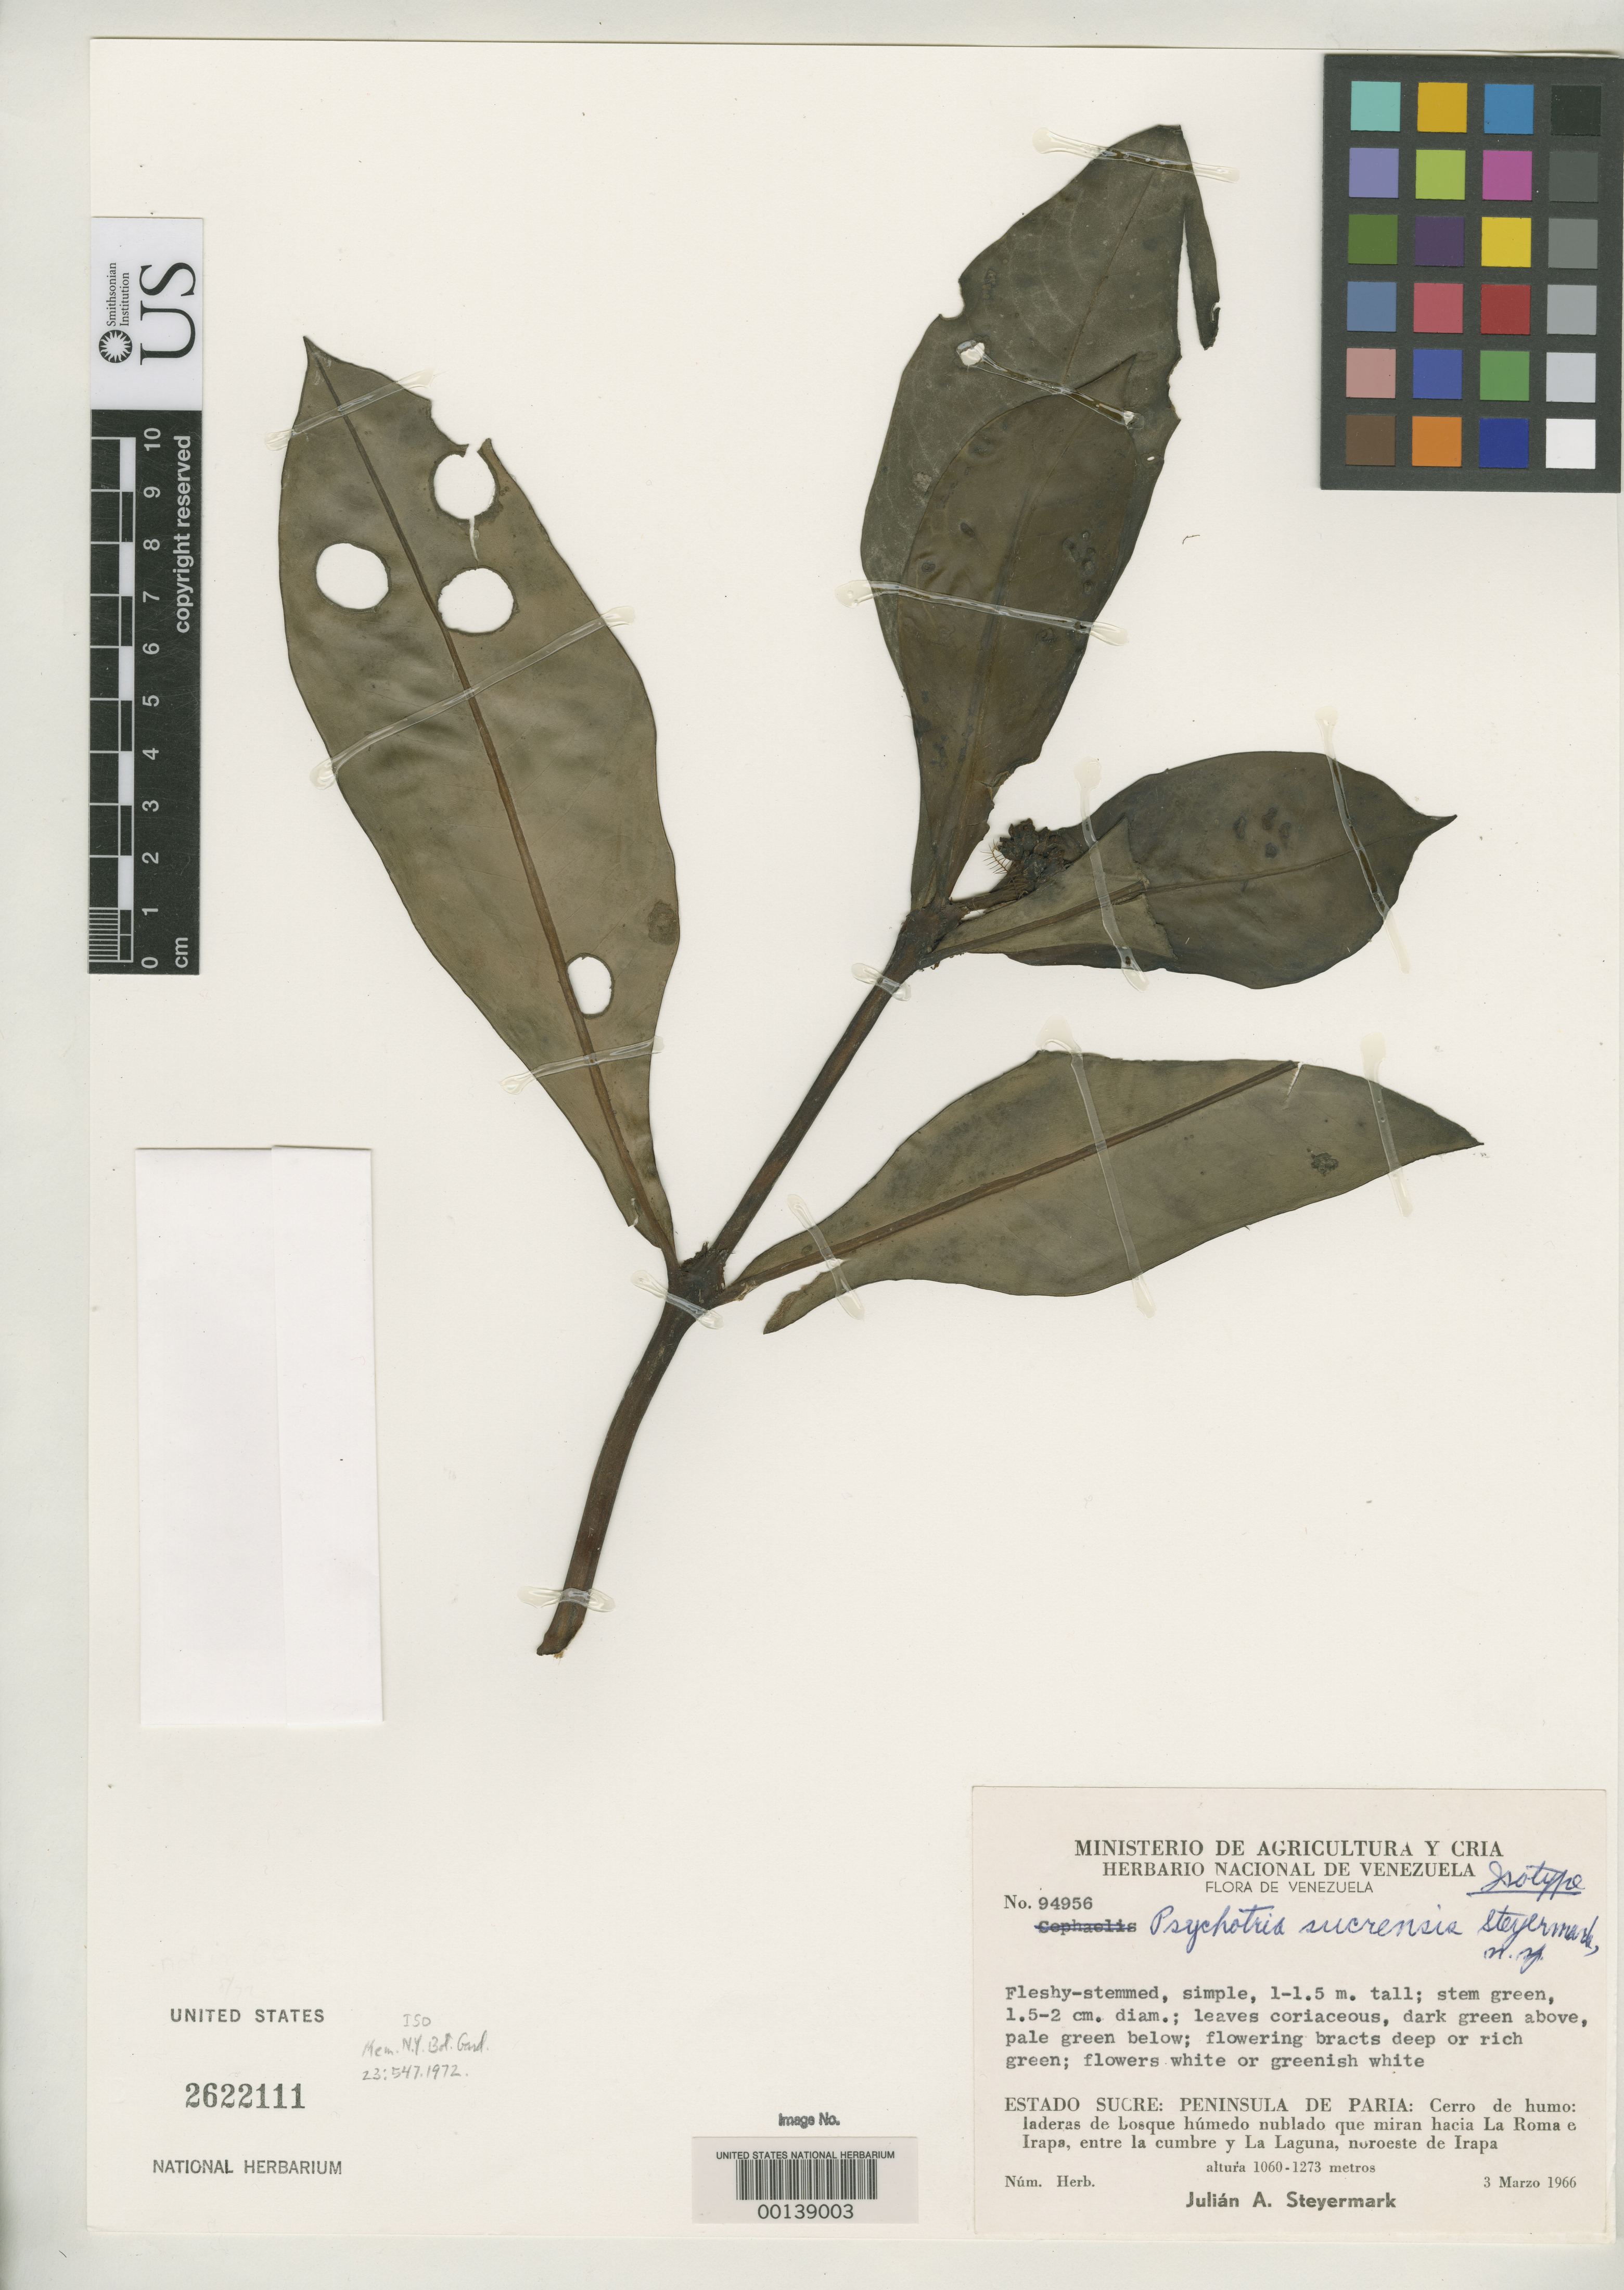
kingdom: Plantae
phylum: Tracheophyta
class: Magnoliopsida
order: Gentianales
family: Rubiaceae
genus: Psychotria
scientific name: Psychotria sucrensis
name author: Steyerm.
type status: Isotype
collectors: J. Steyermark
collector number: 94956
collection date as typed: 03 Mar 1966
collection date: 1966-03-03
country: Venezuela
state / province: Sucre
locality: Peninsula de Paria, northeast of Irapa.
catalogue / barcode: US 2622111